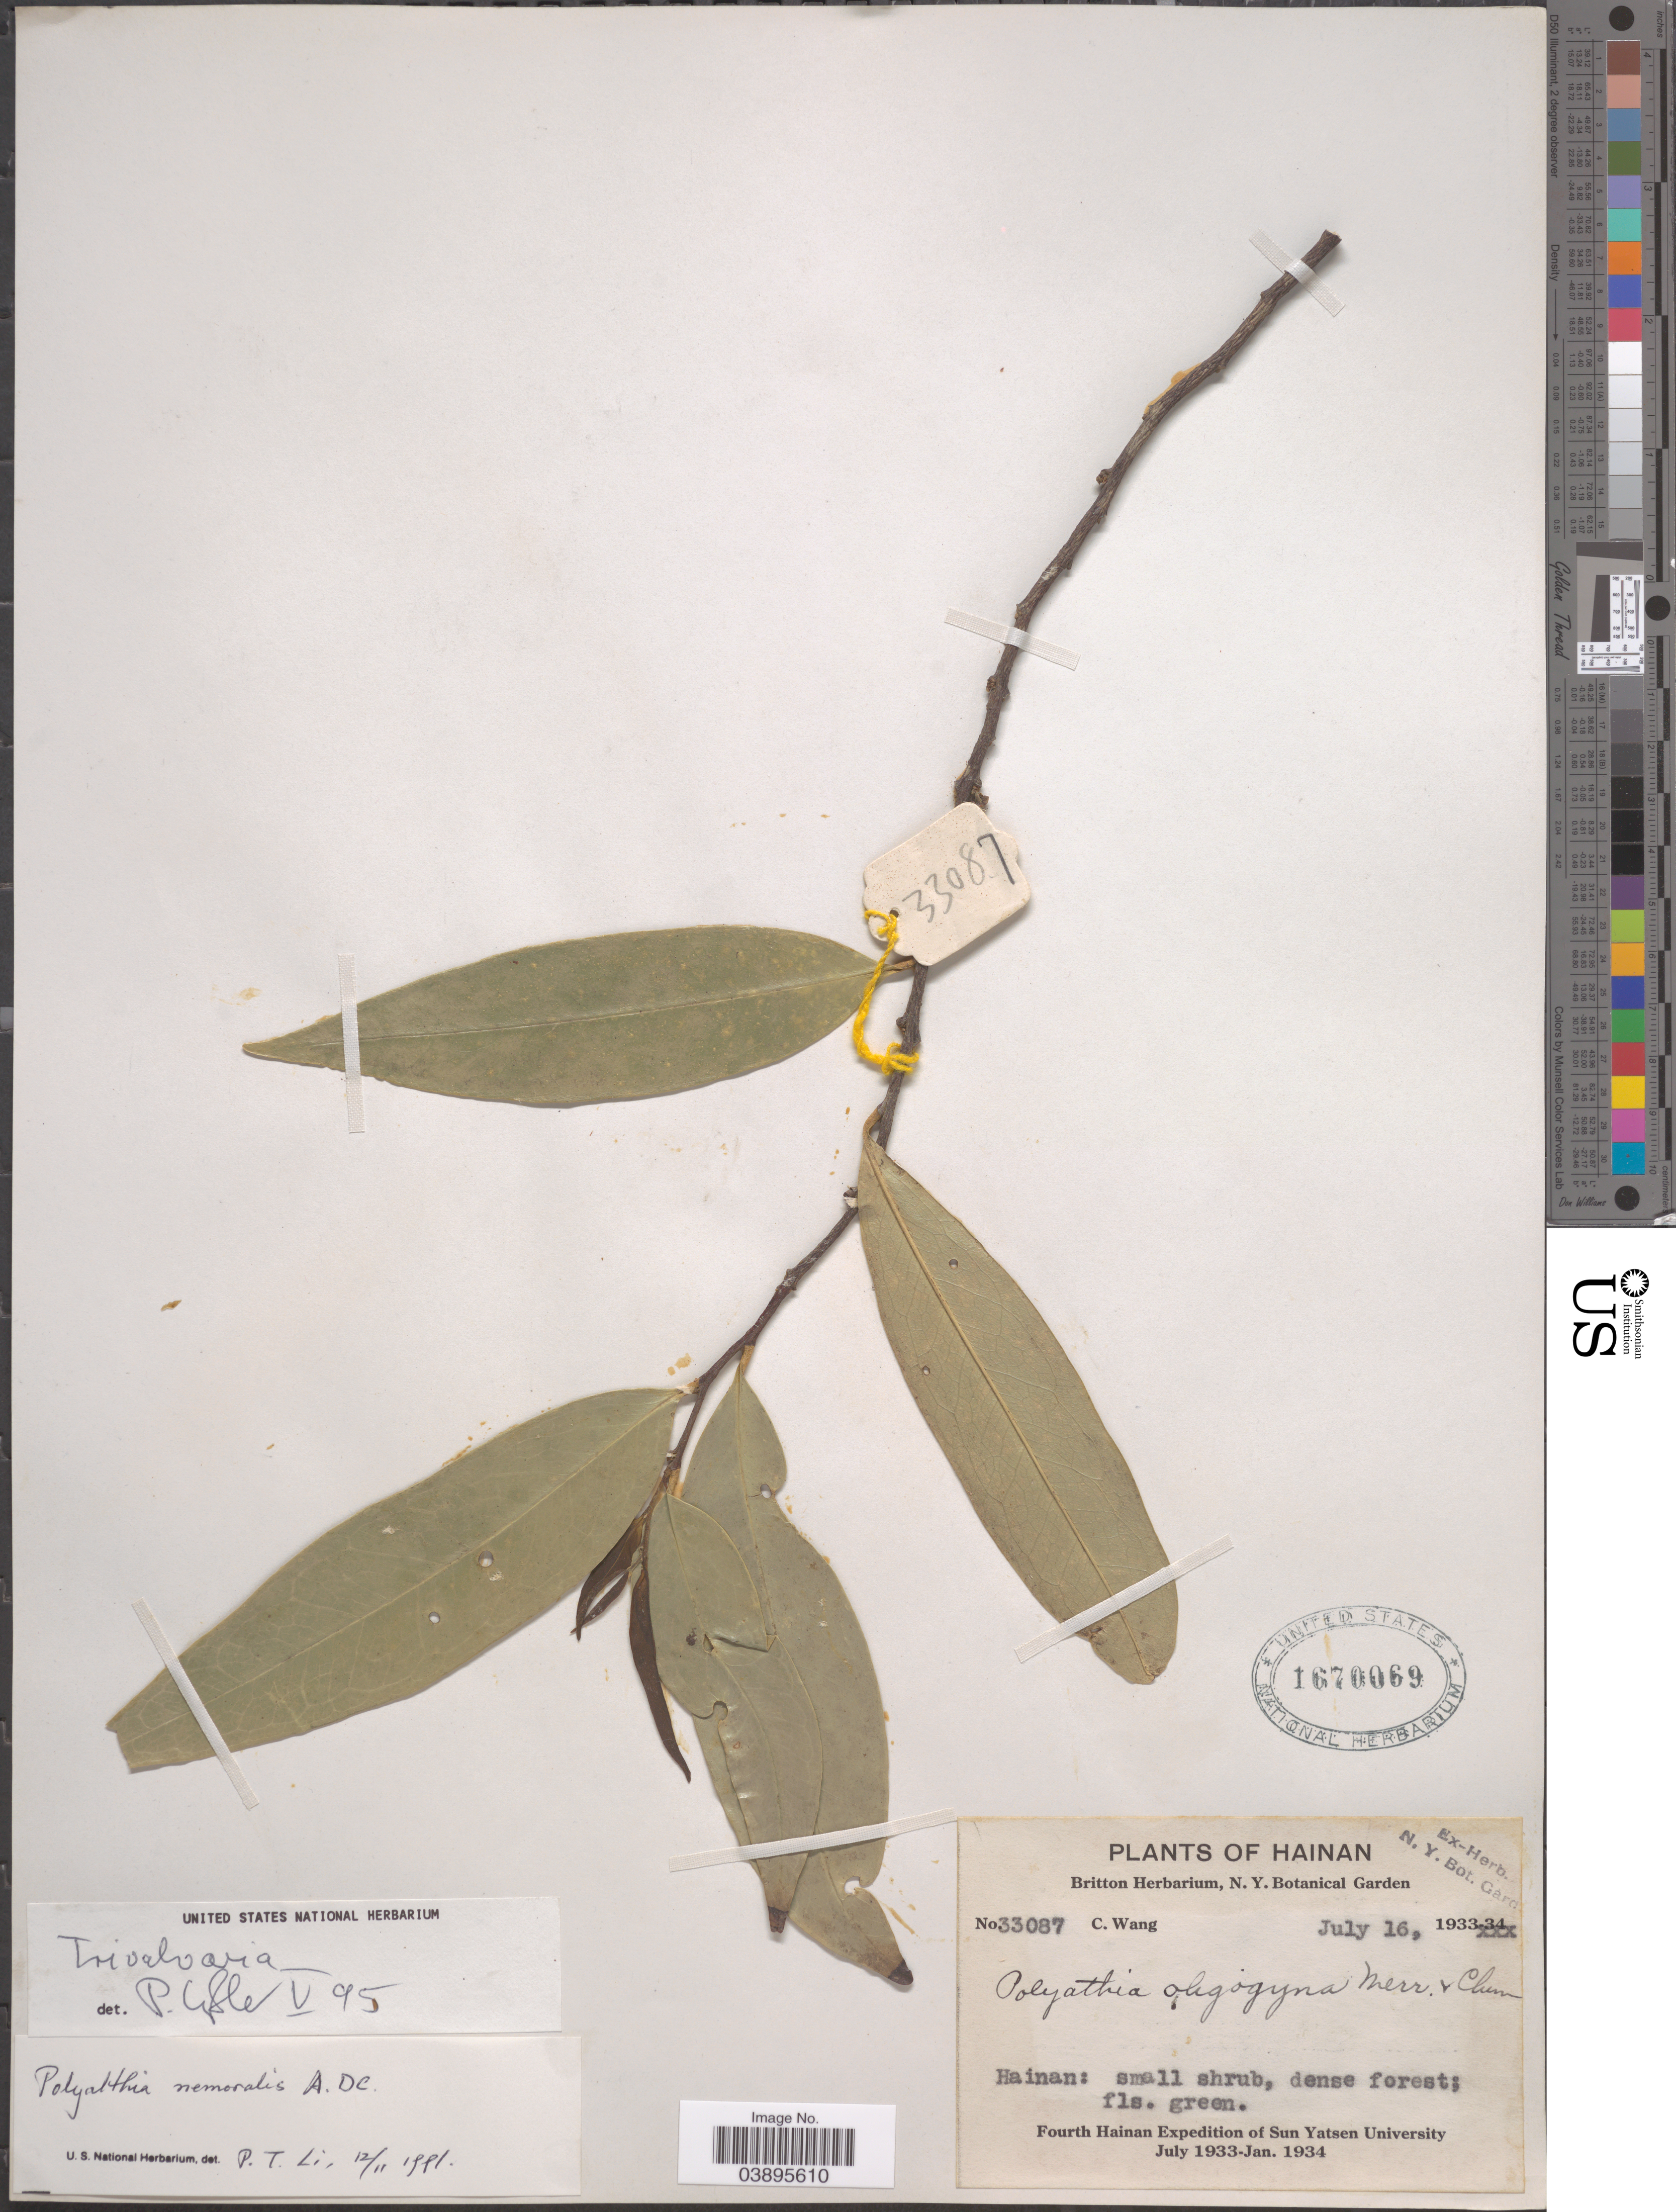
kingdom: Plantae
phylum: Tracheophyta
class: Magnoliopsida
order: Magnoliales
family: Annonaceae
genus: Trivalvaria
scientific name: Trivalvaria dubia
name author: (Kurz) J. Sincl.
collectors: C. Wang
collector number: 33087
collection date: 1933-07-16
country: China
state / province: Hainan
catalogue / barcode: US 1670069